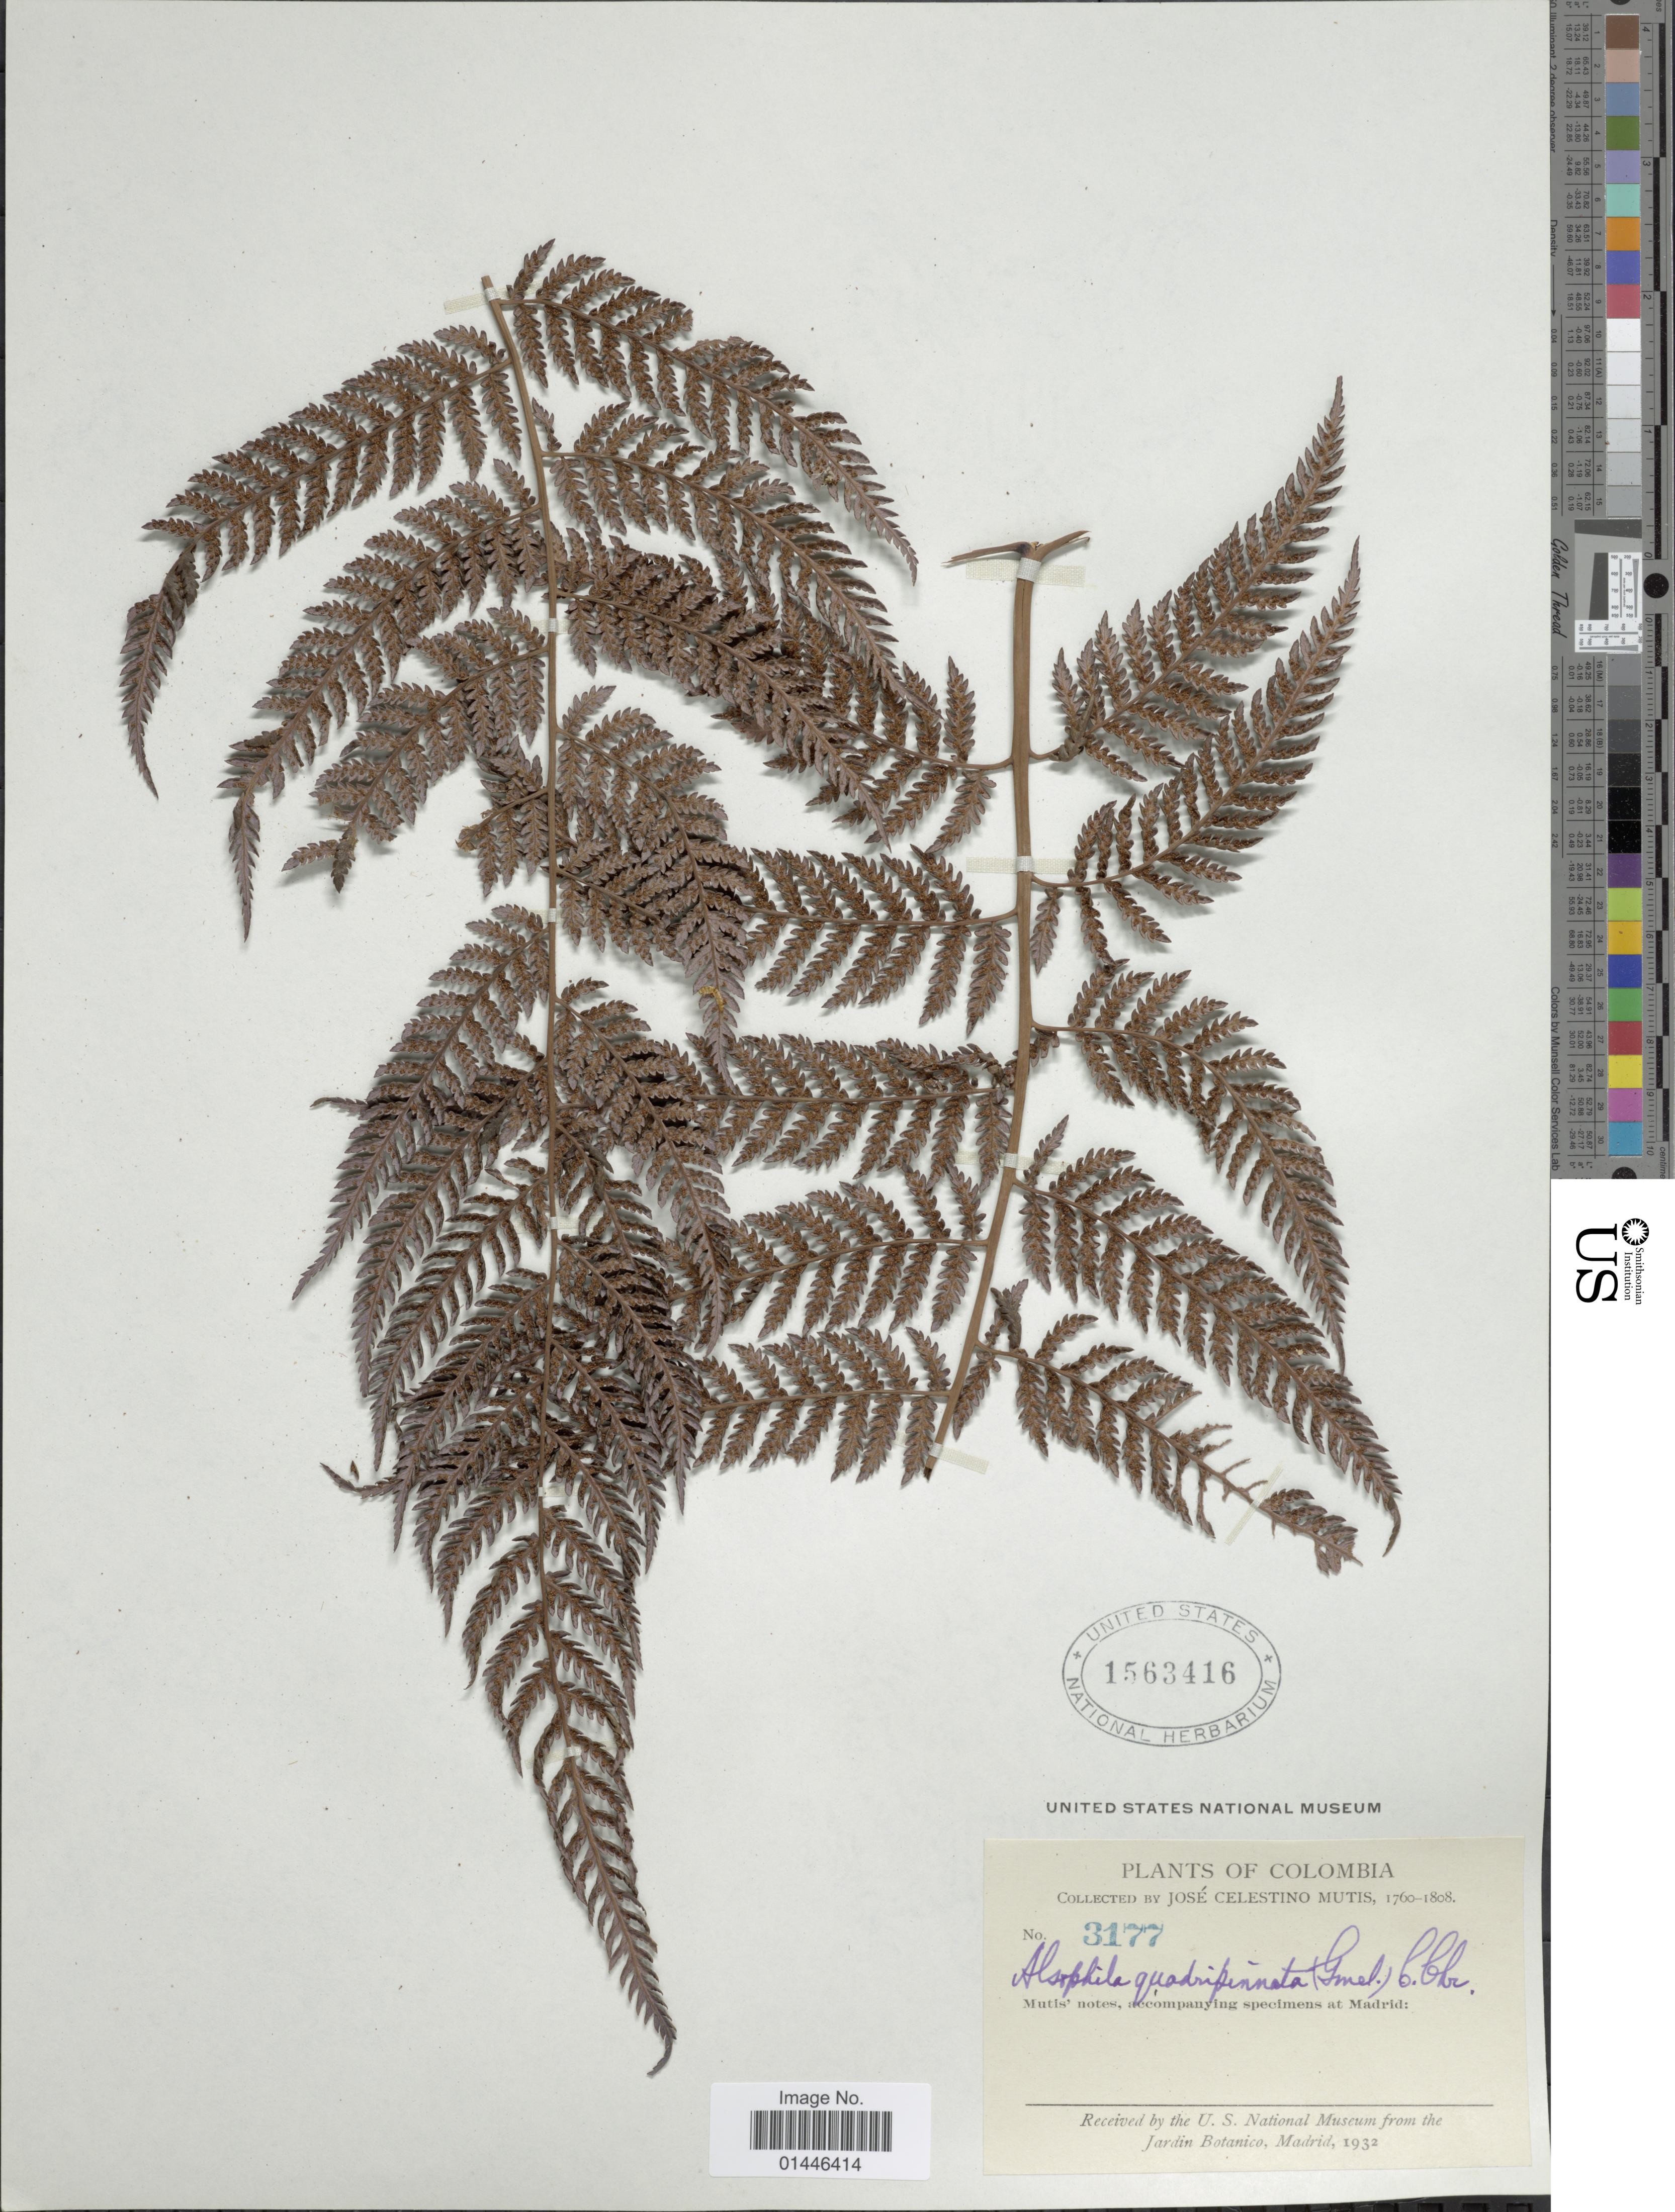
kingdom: Plantae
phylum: Tracheophyta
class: Polypodiopsida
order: Cyatheales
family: Dicksoniaceae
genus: Lophosoria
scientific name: Lophosoria quadripinnata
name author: (J.F. Gmel.) C. Chr.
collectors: J. C. B. Mutis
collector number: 3177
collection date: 1760/1808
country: Colombia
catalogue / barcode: US 1563416